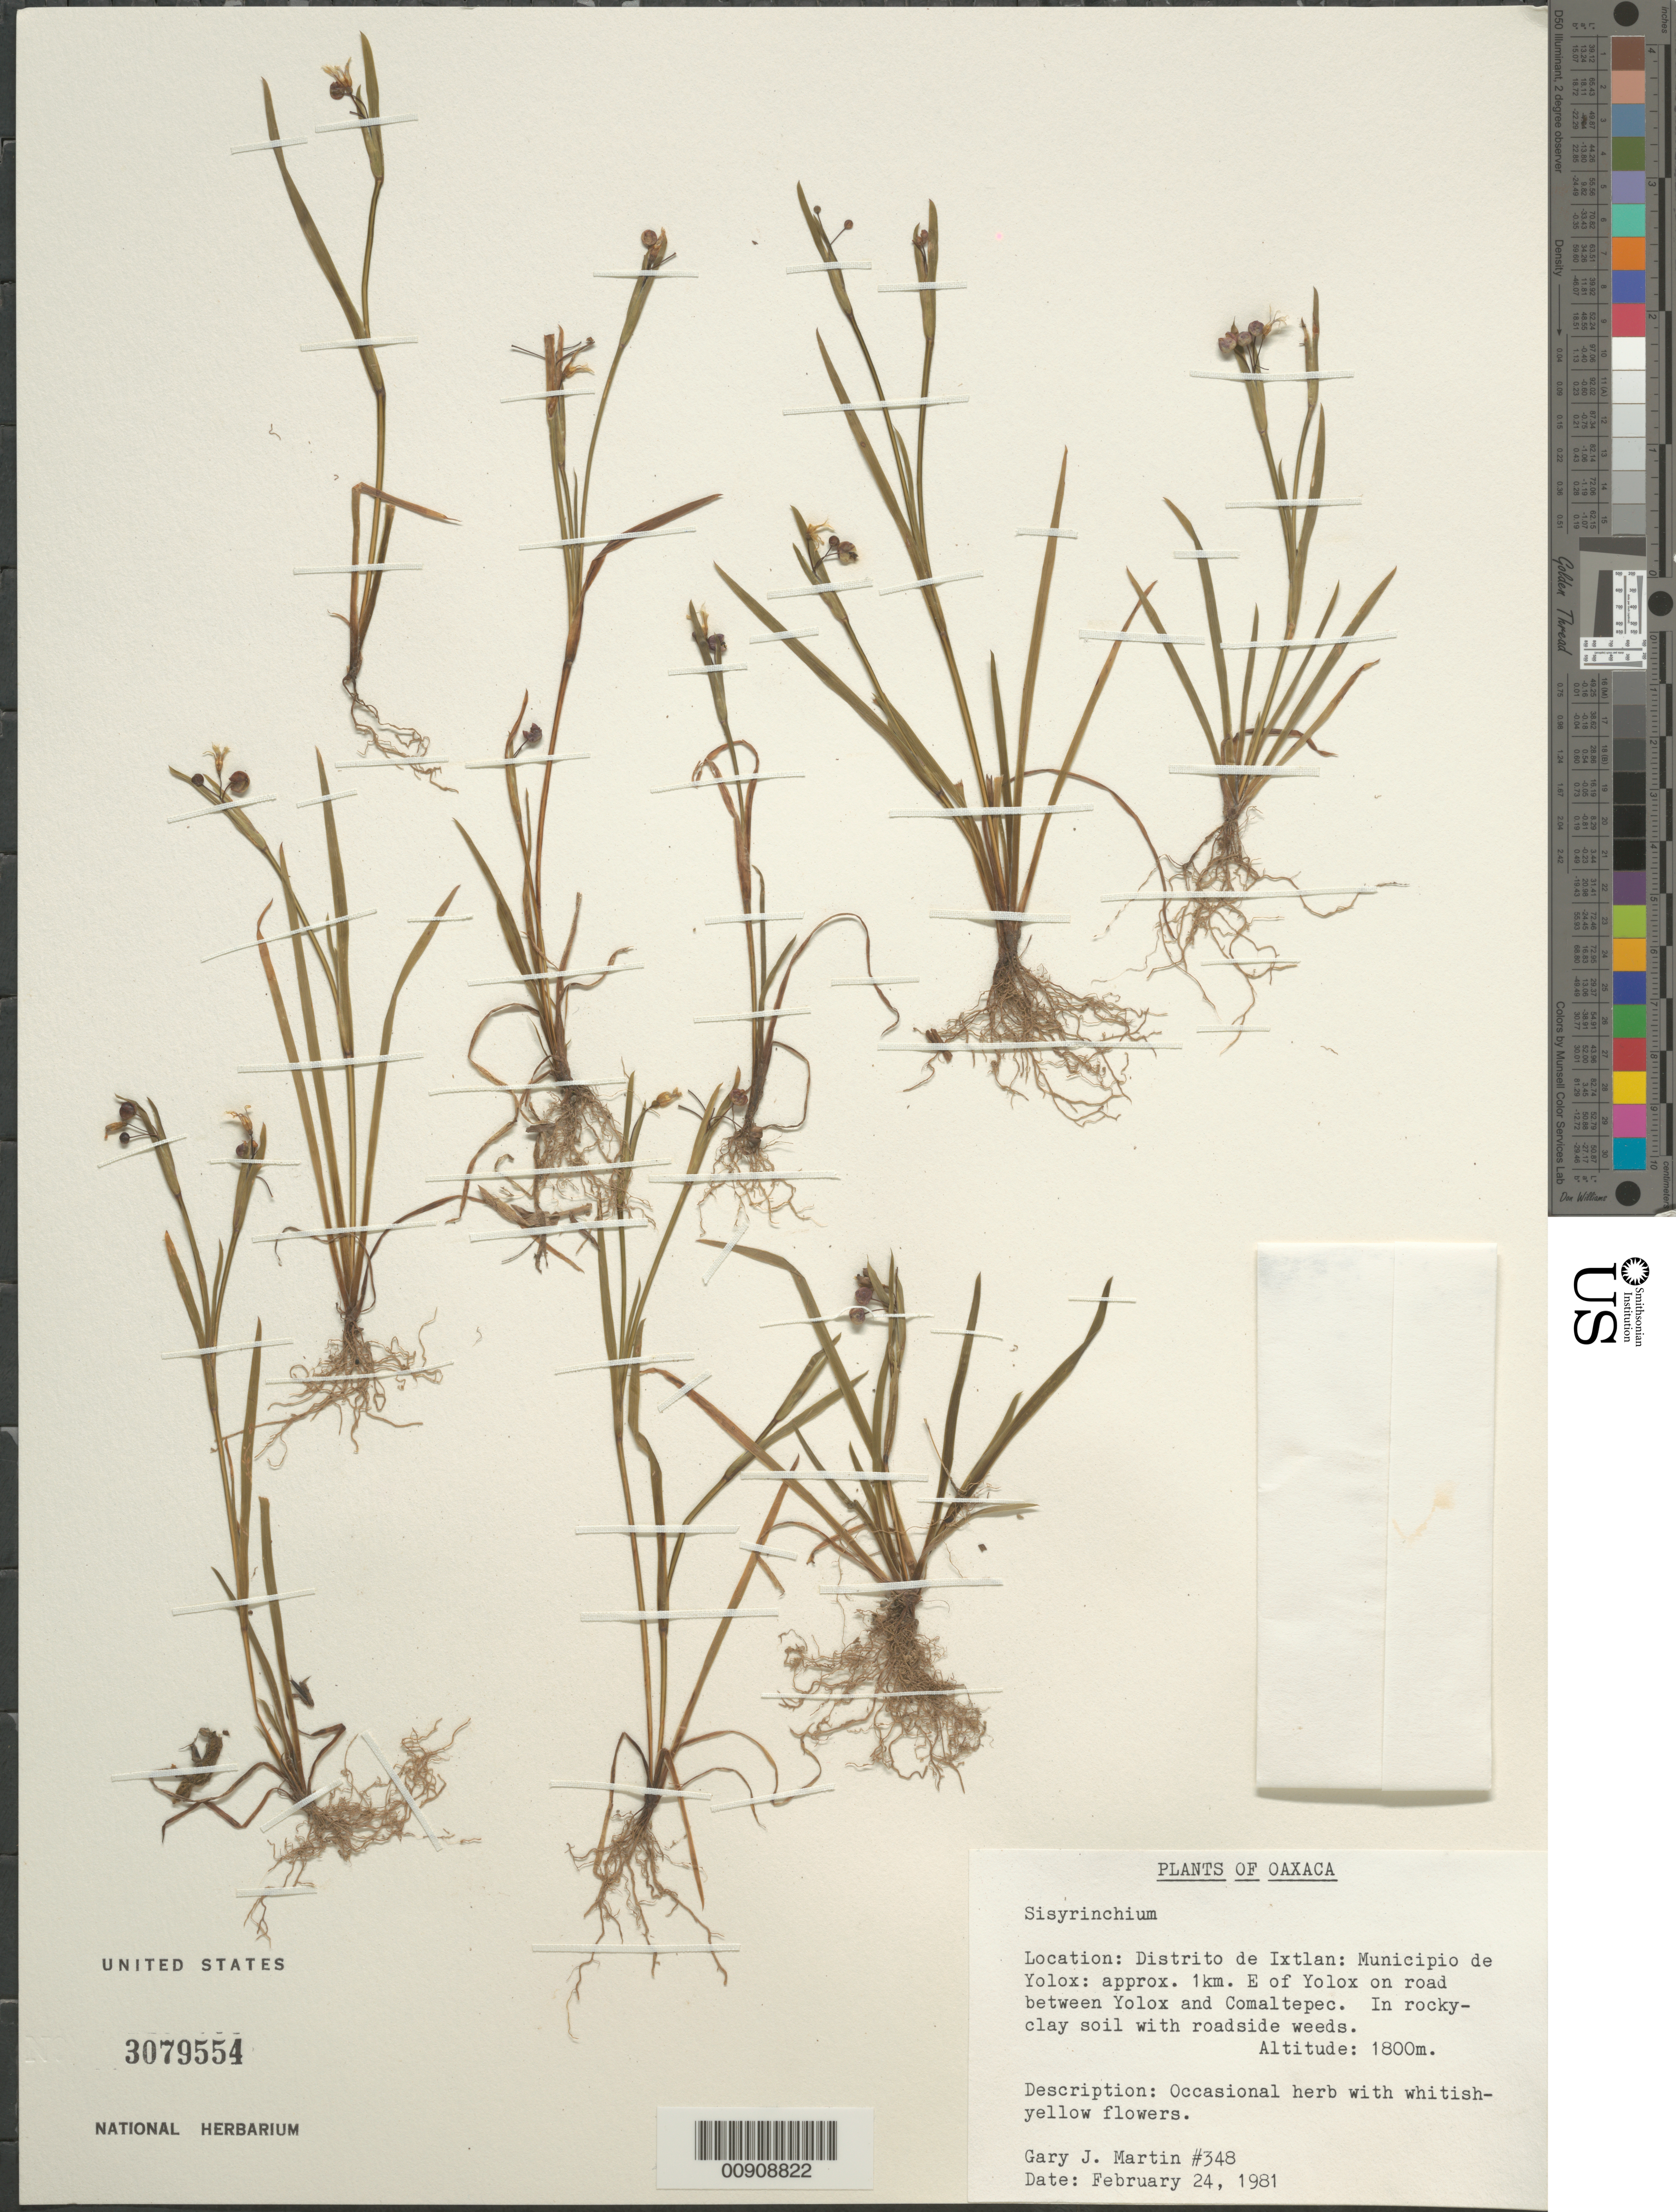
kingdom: Plantae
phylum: Tracheophyta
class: Liliopsida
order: Asparagales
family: Iridaceae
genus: Sisyrinchium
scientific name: Sisyrinchium sp.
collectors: G. J. Martin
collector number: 348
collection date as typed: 24 Feb 1981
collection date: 1981-02-24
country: Mexico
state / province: Oaxaca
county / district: Ixtlán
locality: Oaxaca: Distrito de Ixtlán: Municipio de Yolox: approx. 1 km. E of Yolox on road between Yolox and Comaltepec.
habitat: In rocky clay soil with roadside weeds.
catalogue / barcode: US 3079554